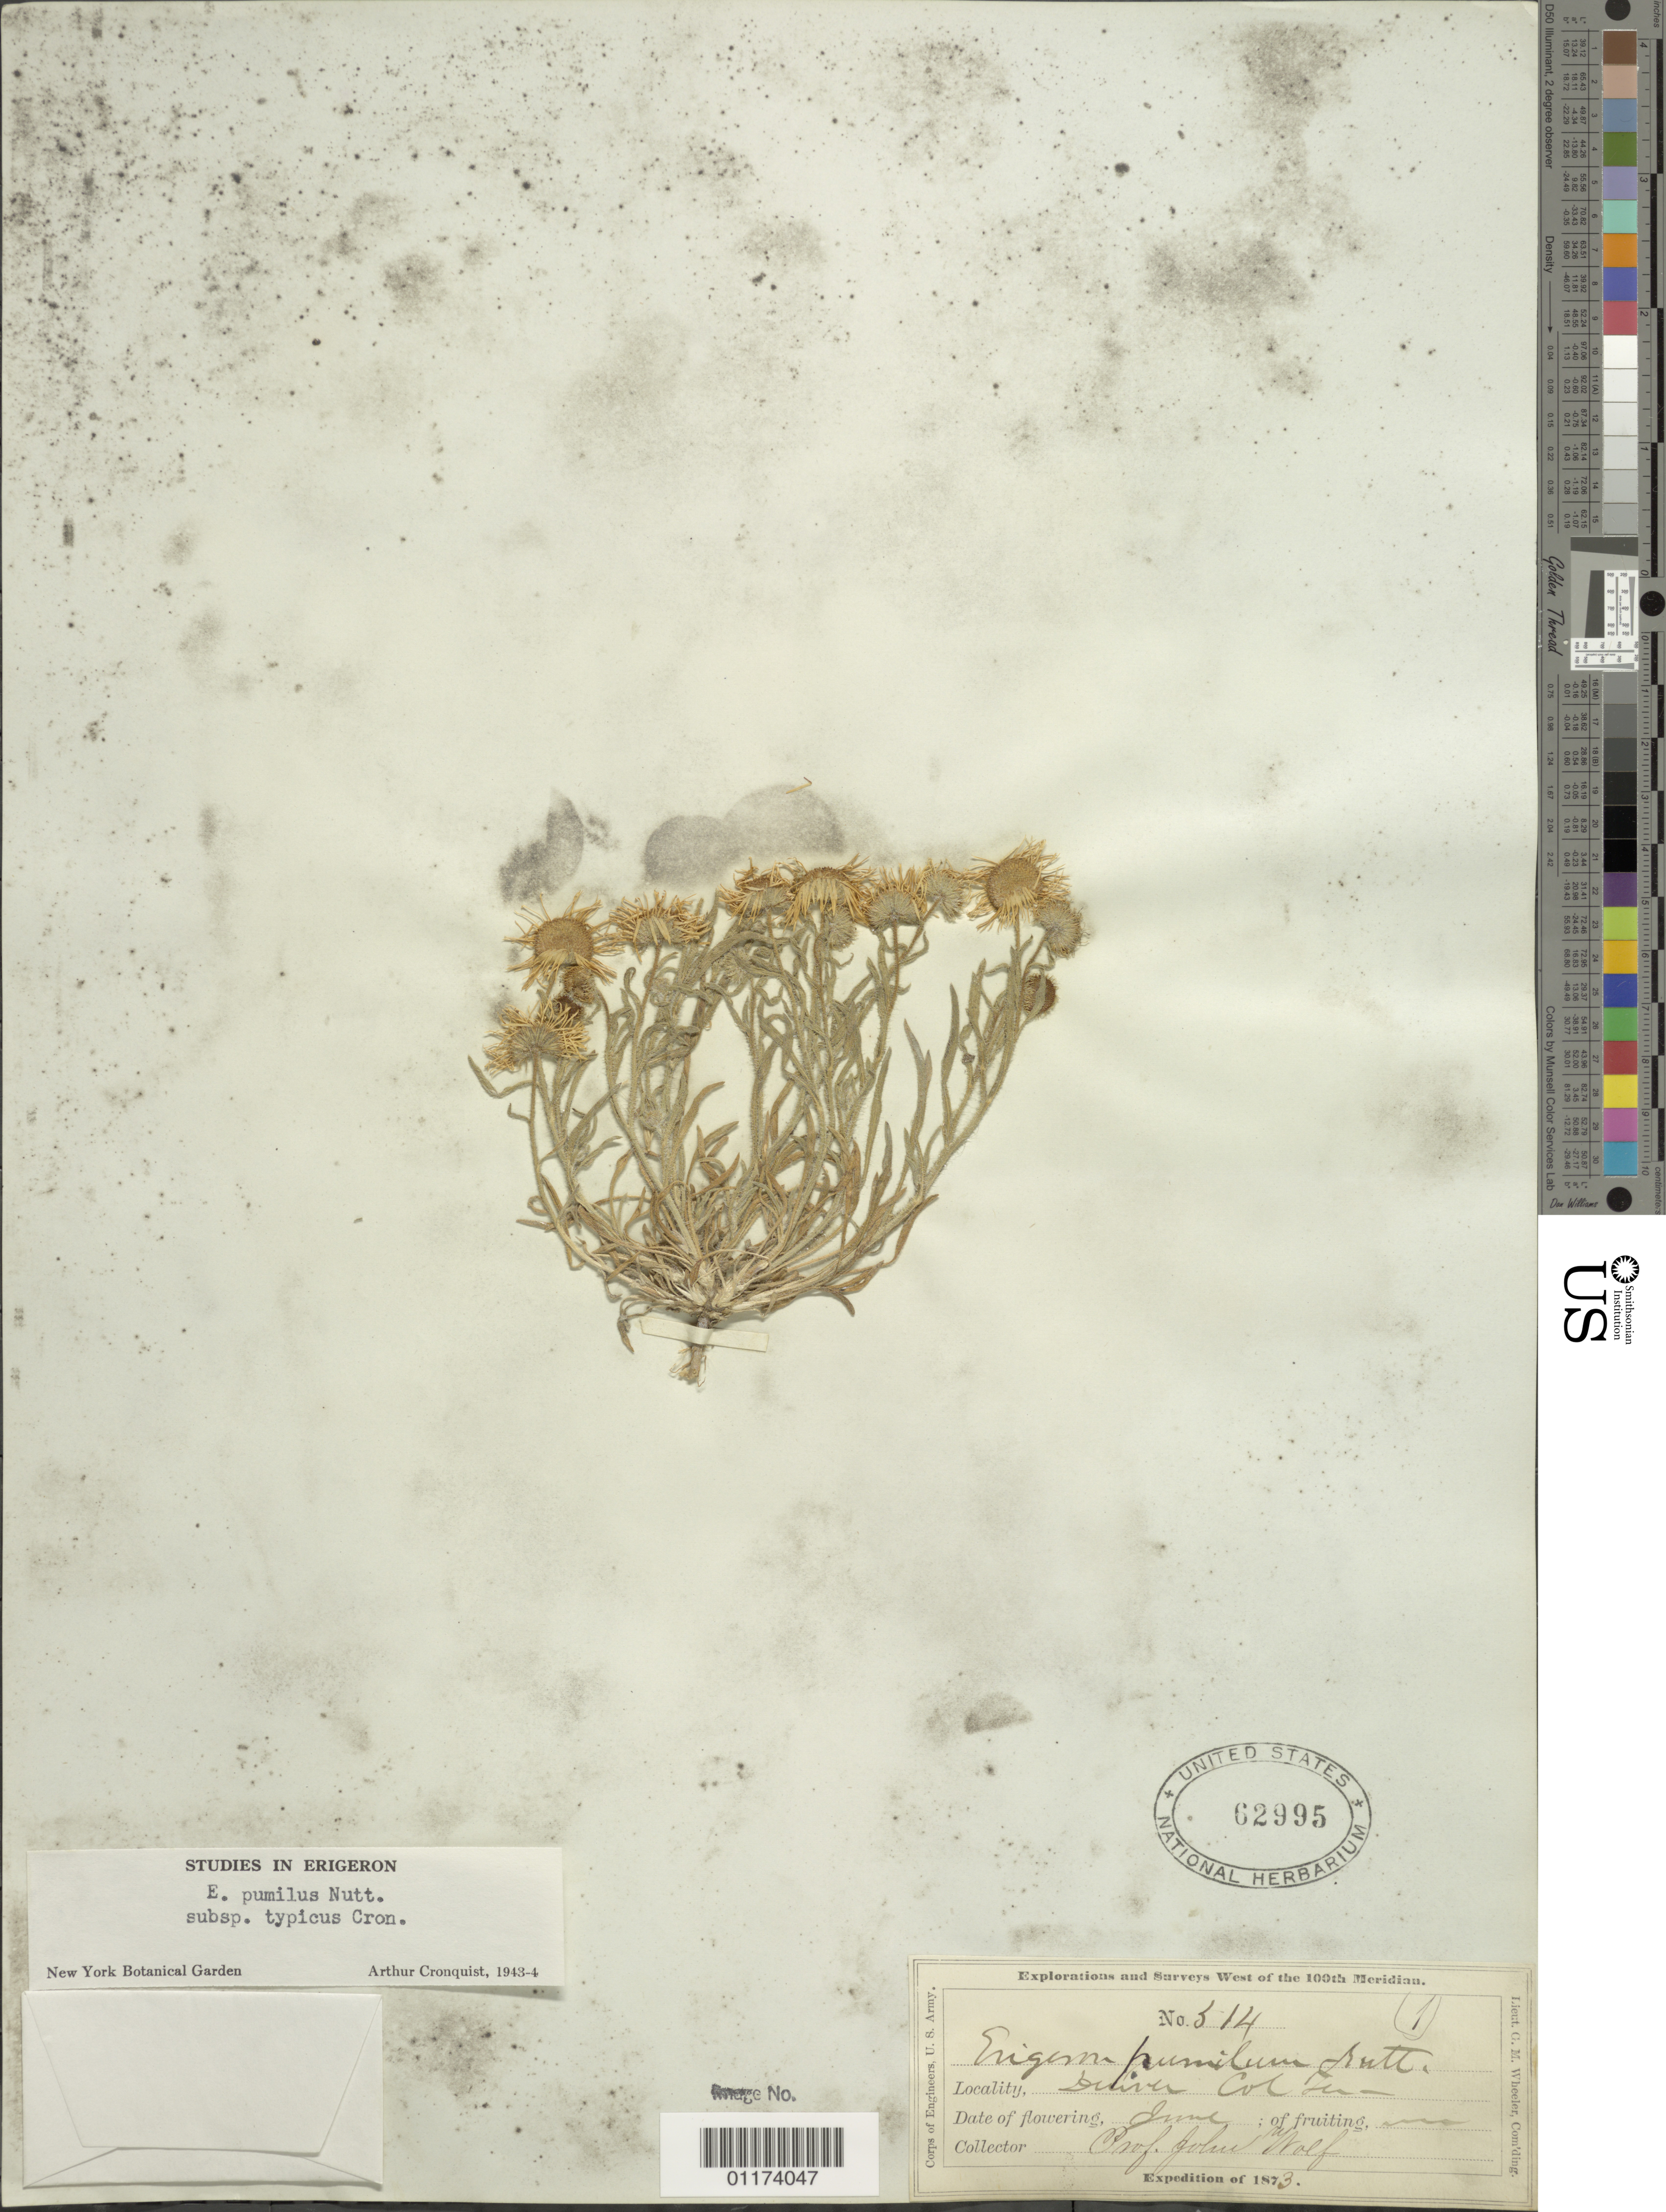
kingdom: Plantae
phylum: Tracheophyta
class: Magnoliopsida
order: Asterales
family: Asteraceae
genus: Erigeron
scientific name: Erigeron pumilus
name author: Nutt.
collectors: J. Wolf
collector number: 514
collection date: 1873-06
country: United States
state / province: Colorado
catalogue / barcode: US 62995